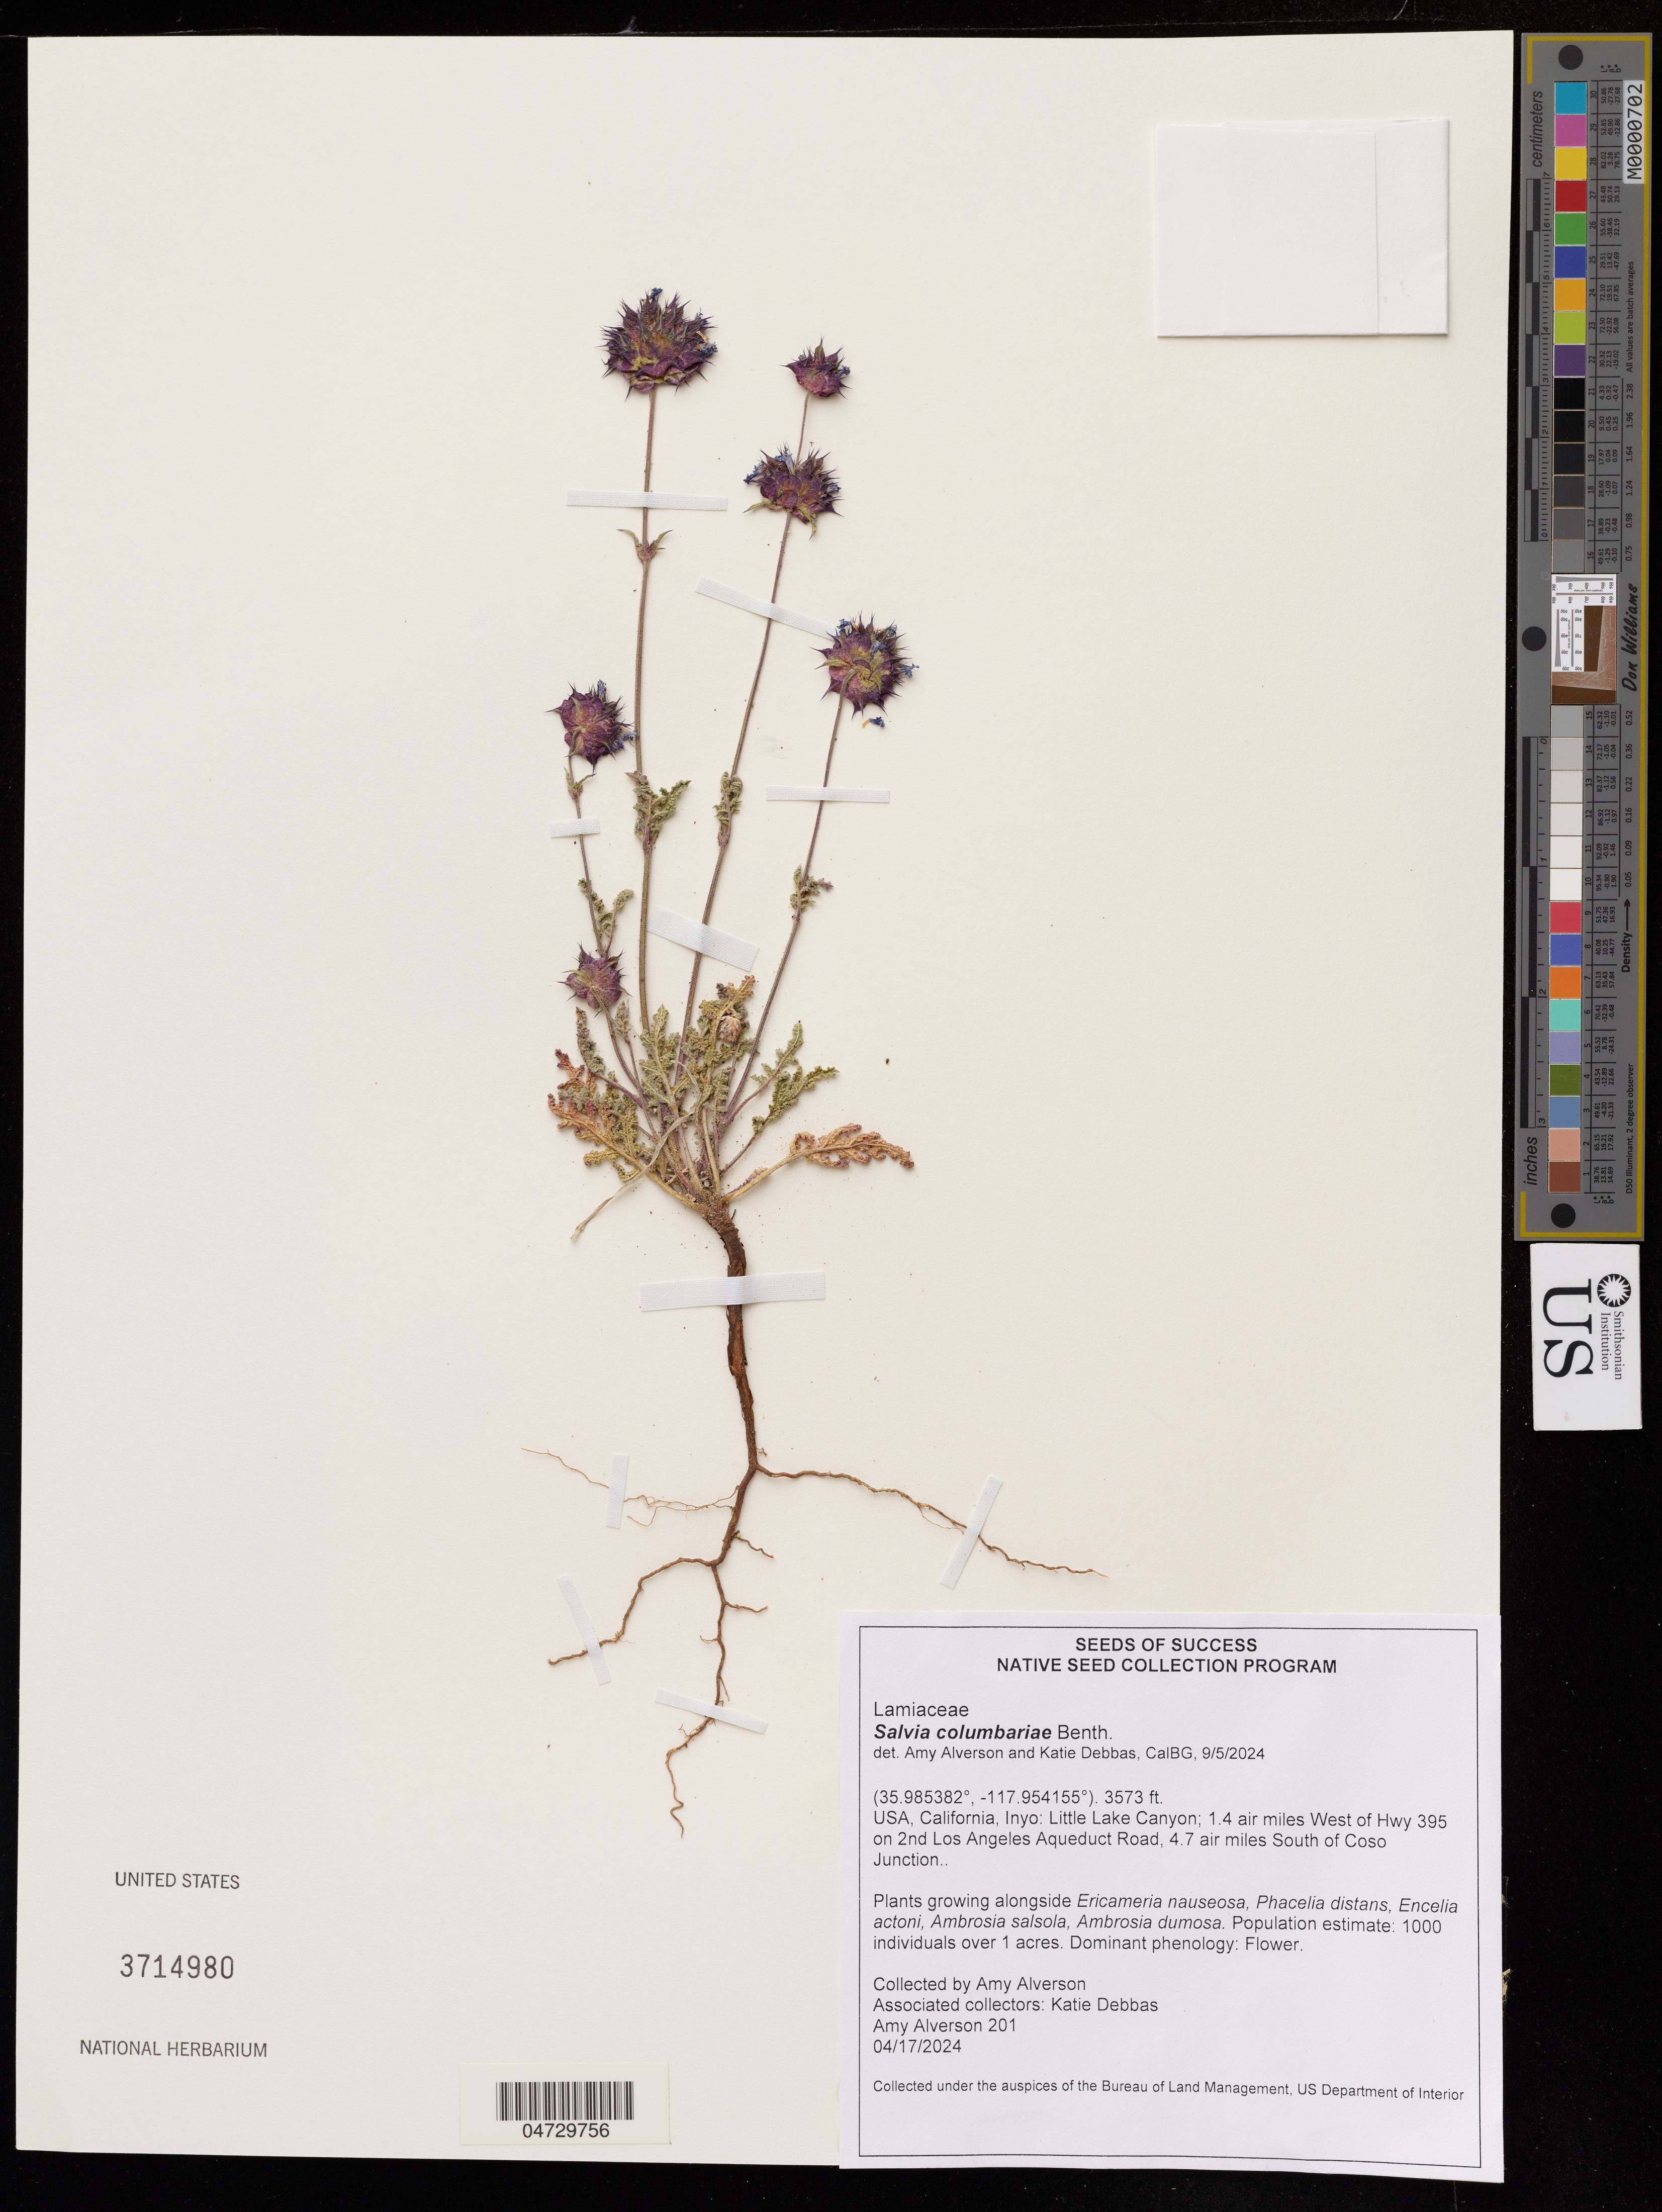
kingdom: Plantae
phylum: Tracheophyta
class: Magnoliopsida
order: Lamiales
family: Lamiaceae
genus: Salvia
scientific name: Salvia columbariae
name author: Benth.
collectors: A. Alverson & K. Debbas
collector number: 201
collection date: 2024-04-17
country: United States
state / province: California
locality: Inyo: Little Lake Canyon; 1.4 air miles West of Hwy 395 on 2nd Los Angeles Aqueduct Road, 4.7 air miles South of Coso Junction.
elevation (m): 1089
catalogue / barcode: US 3714980